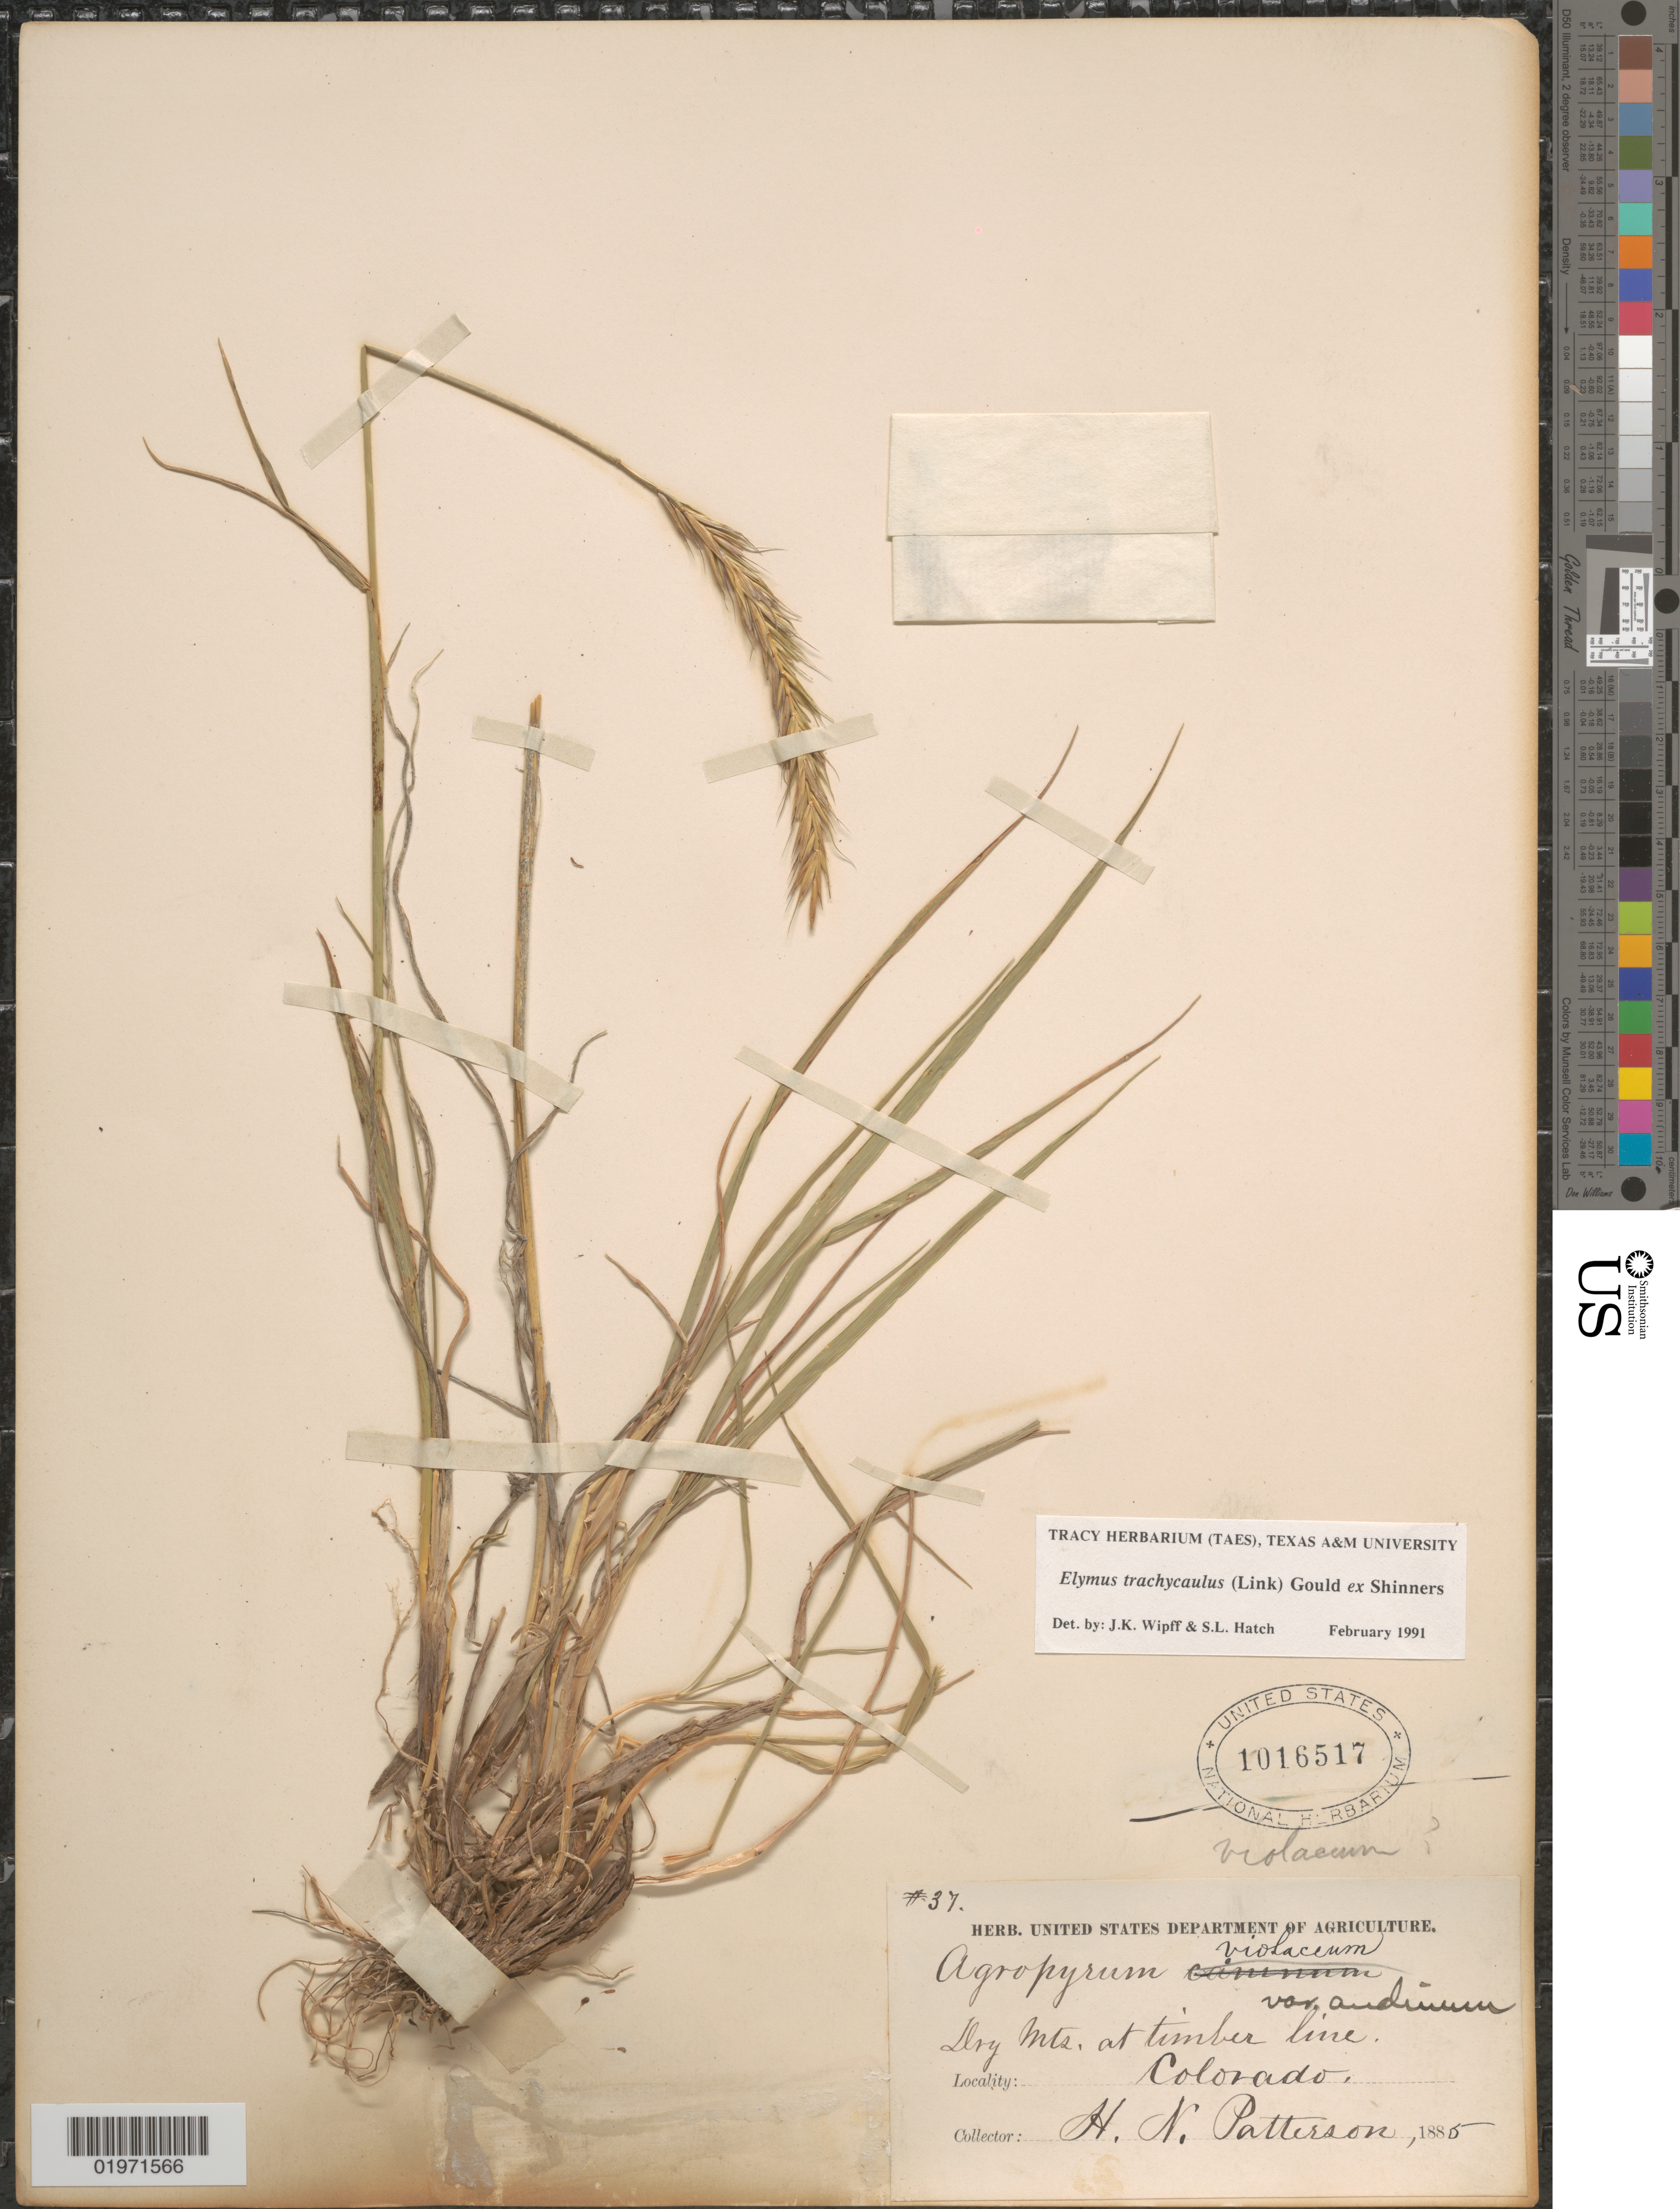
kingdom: Plantae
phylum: Tracheophyta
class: Liliopsida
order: Poales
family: Poaceae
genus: Elymus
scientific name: Elymus trachycaulus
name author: (Link) Gould ex Shinners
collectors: H. N. Patterson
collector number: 37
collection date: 1885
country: United States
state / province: Colorado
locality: Dry Mts. at timber line.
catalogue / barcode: US 1016517